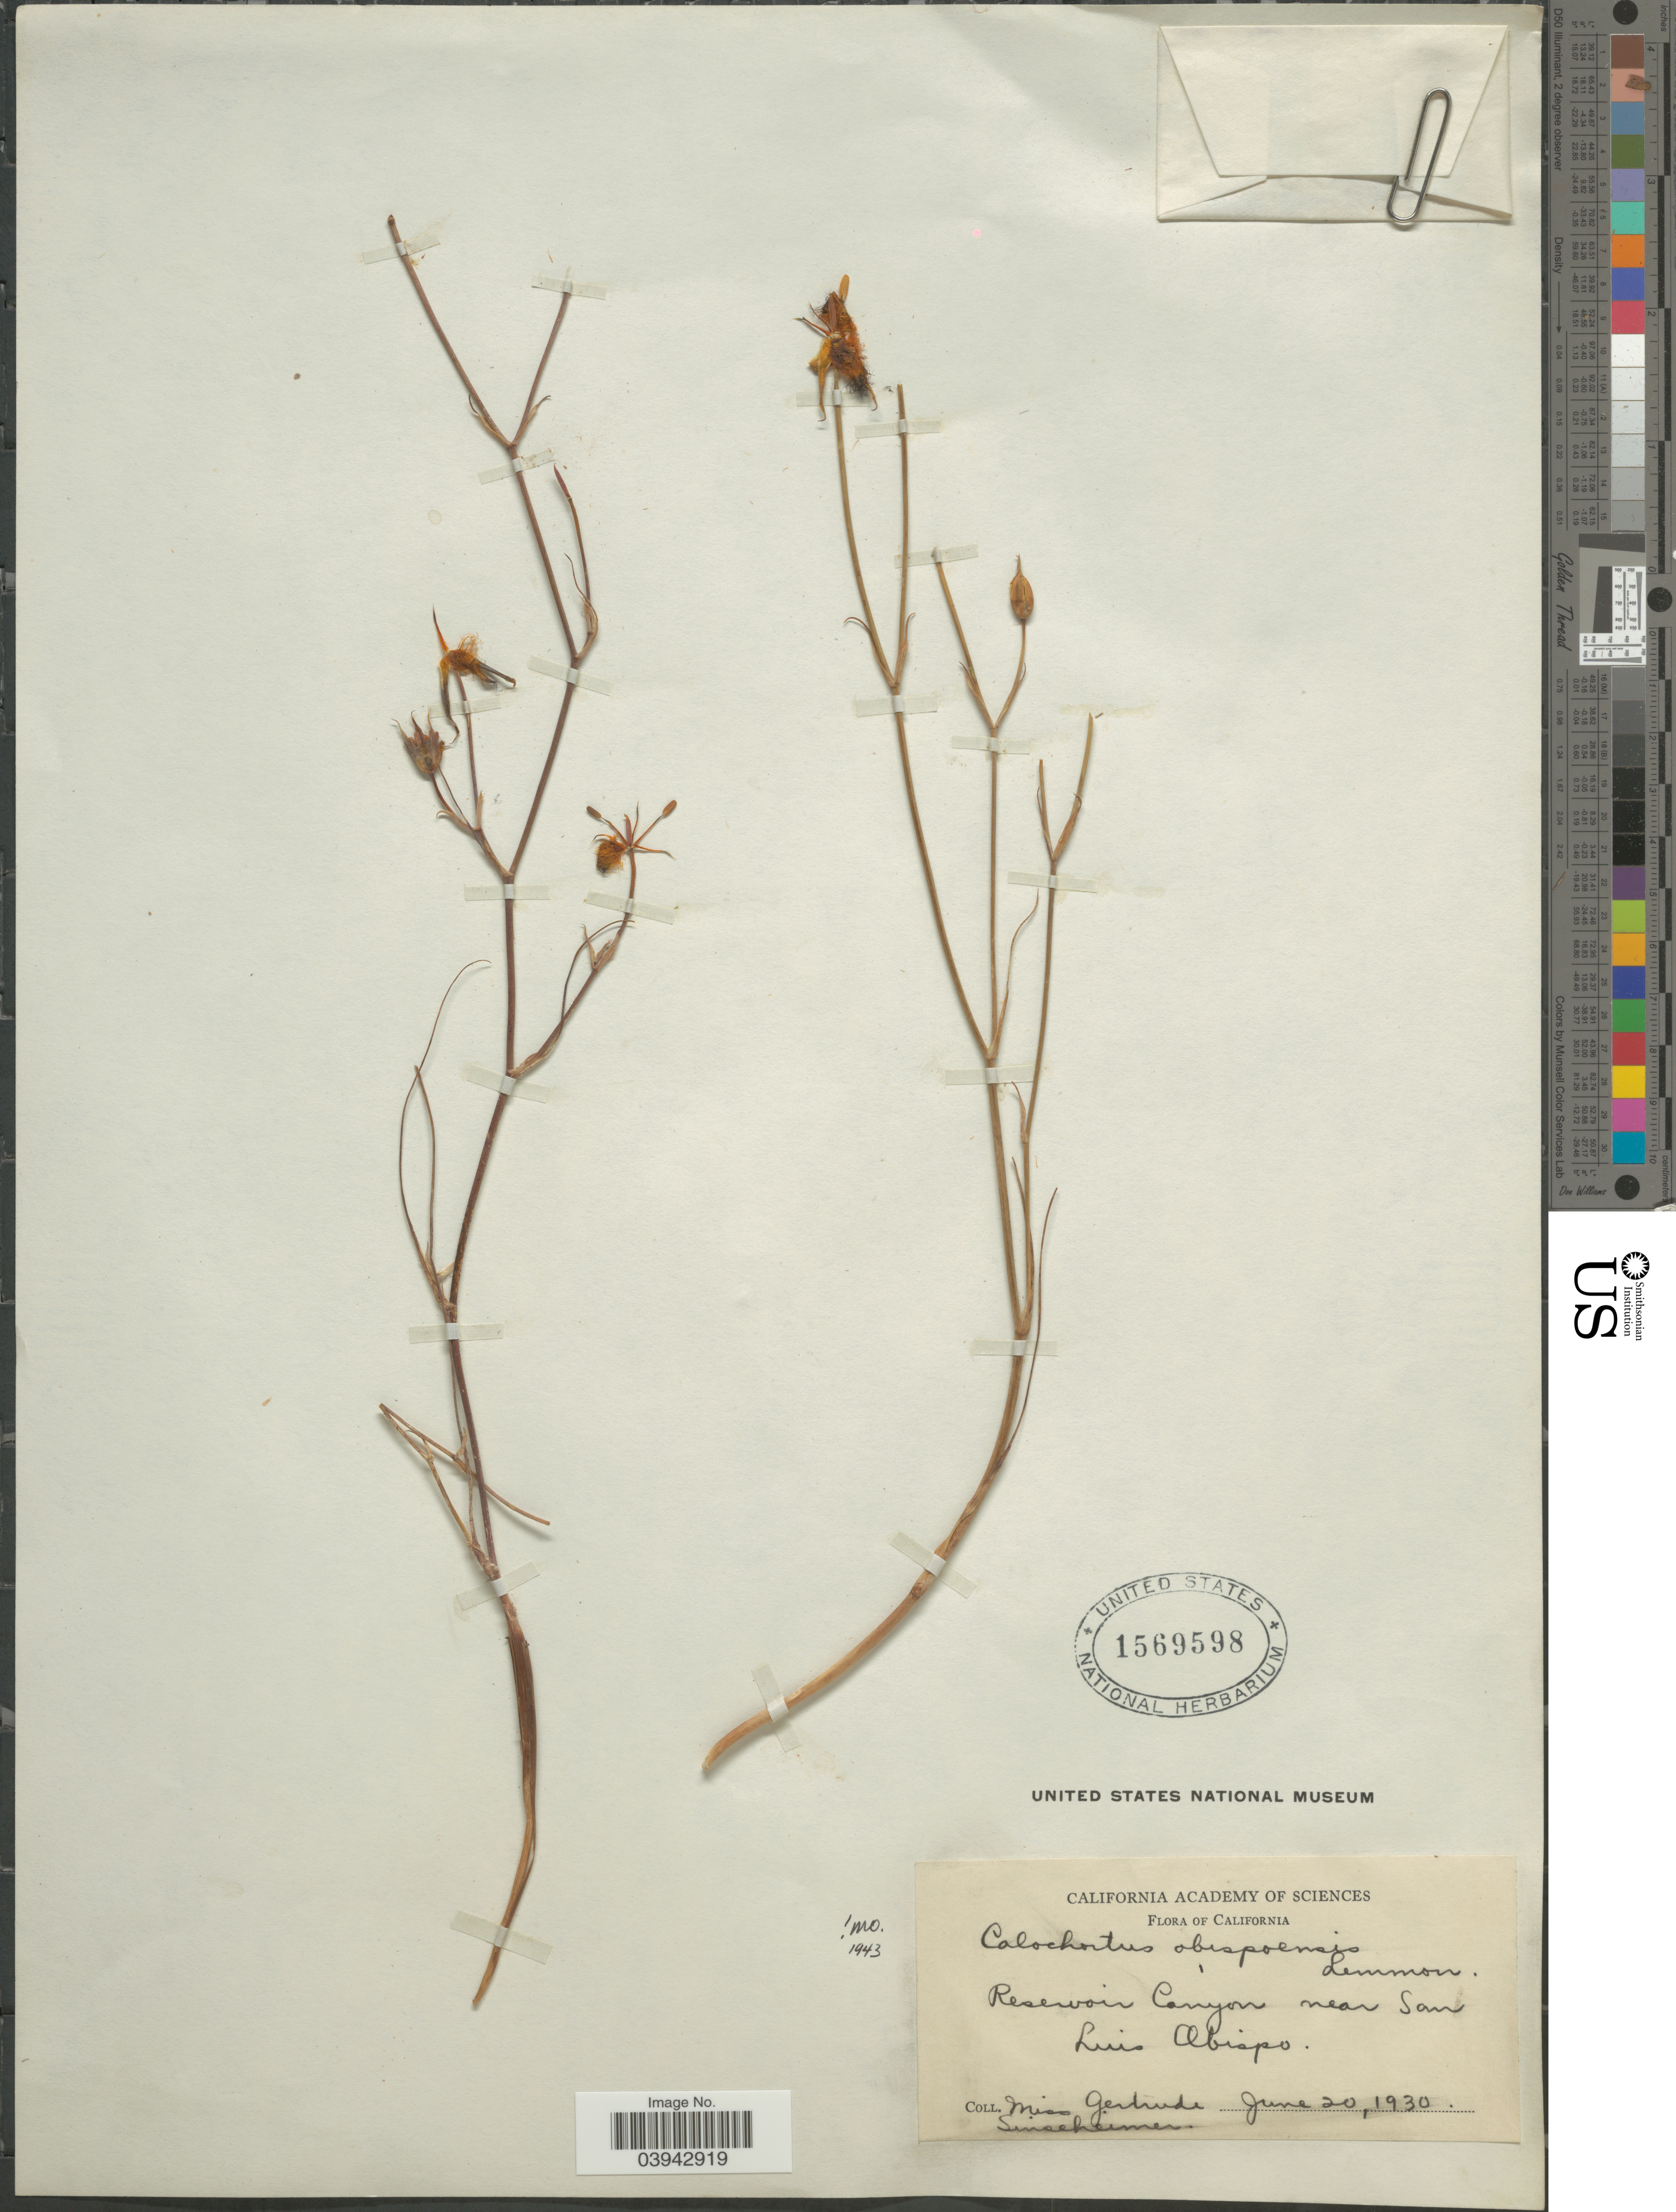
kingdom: Plantae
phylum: Tracheophyta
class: Liliopsida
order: Liliales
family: Liliaceae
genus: Calochortus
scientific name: Calochortus obispoensis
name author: Lemmon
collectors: Miss Gertrude & Sinseheimer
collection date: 1930-06-20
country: United States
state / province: California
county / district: San Luis Obispo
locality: Reservoir Canyon near San Luis Obispo.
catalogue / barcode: US 1569598